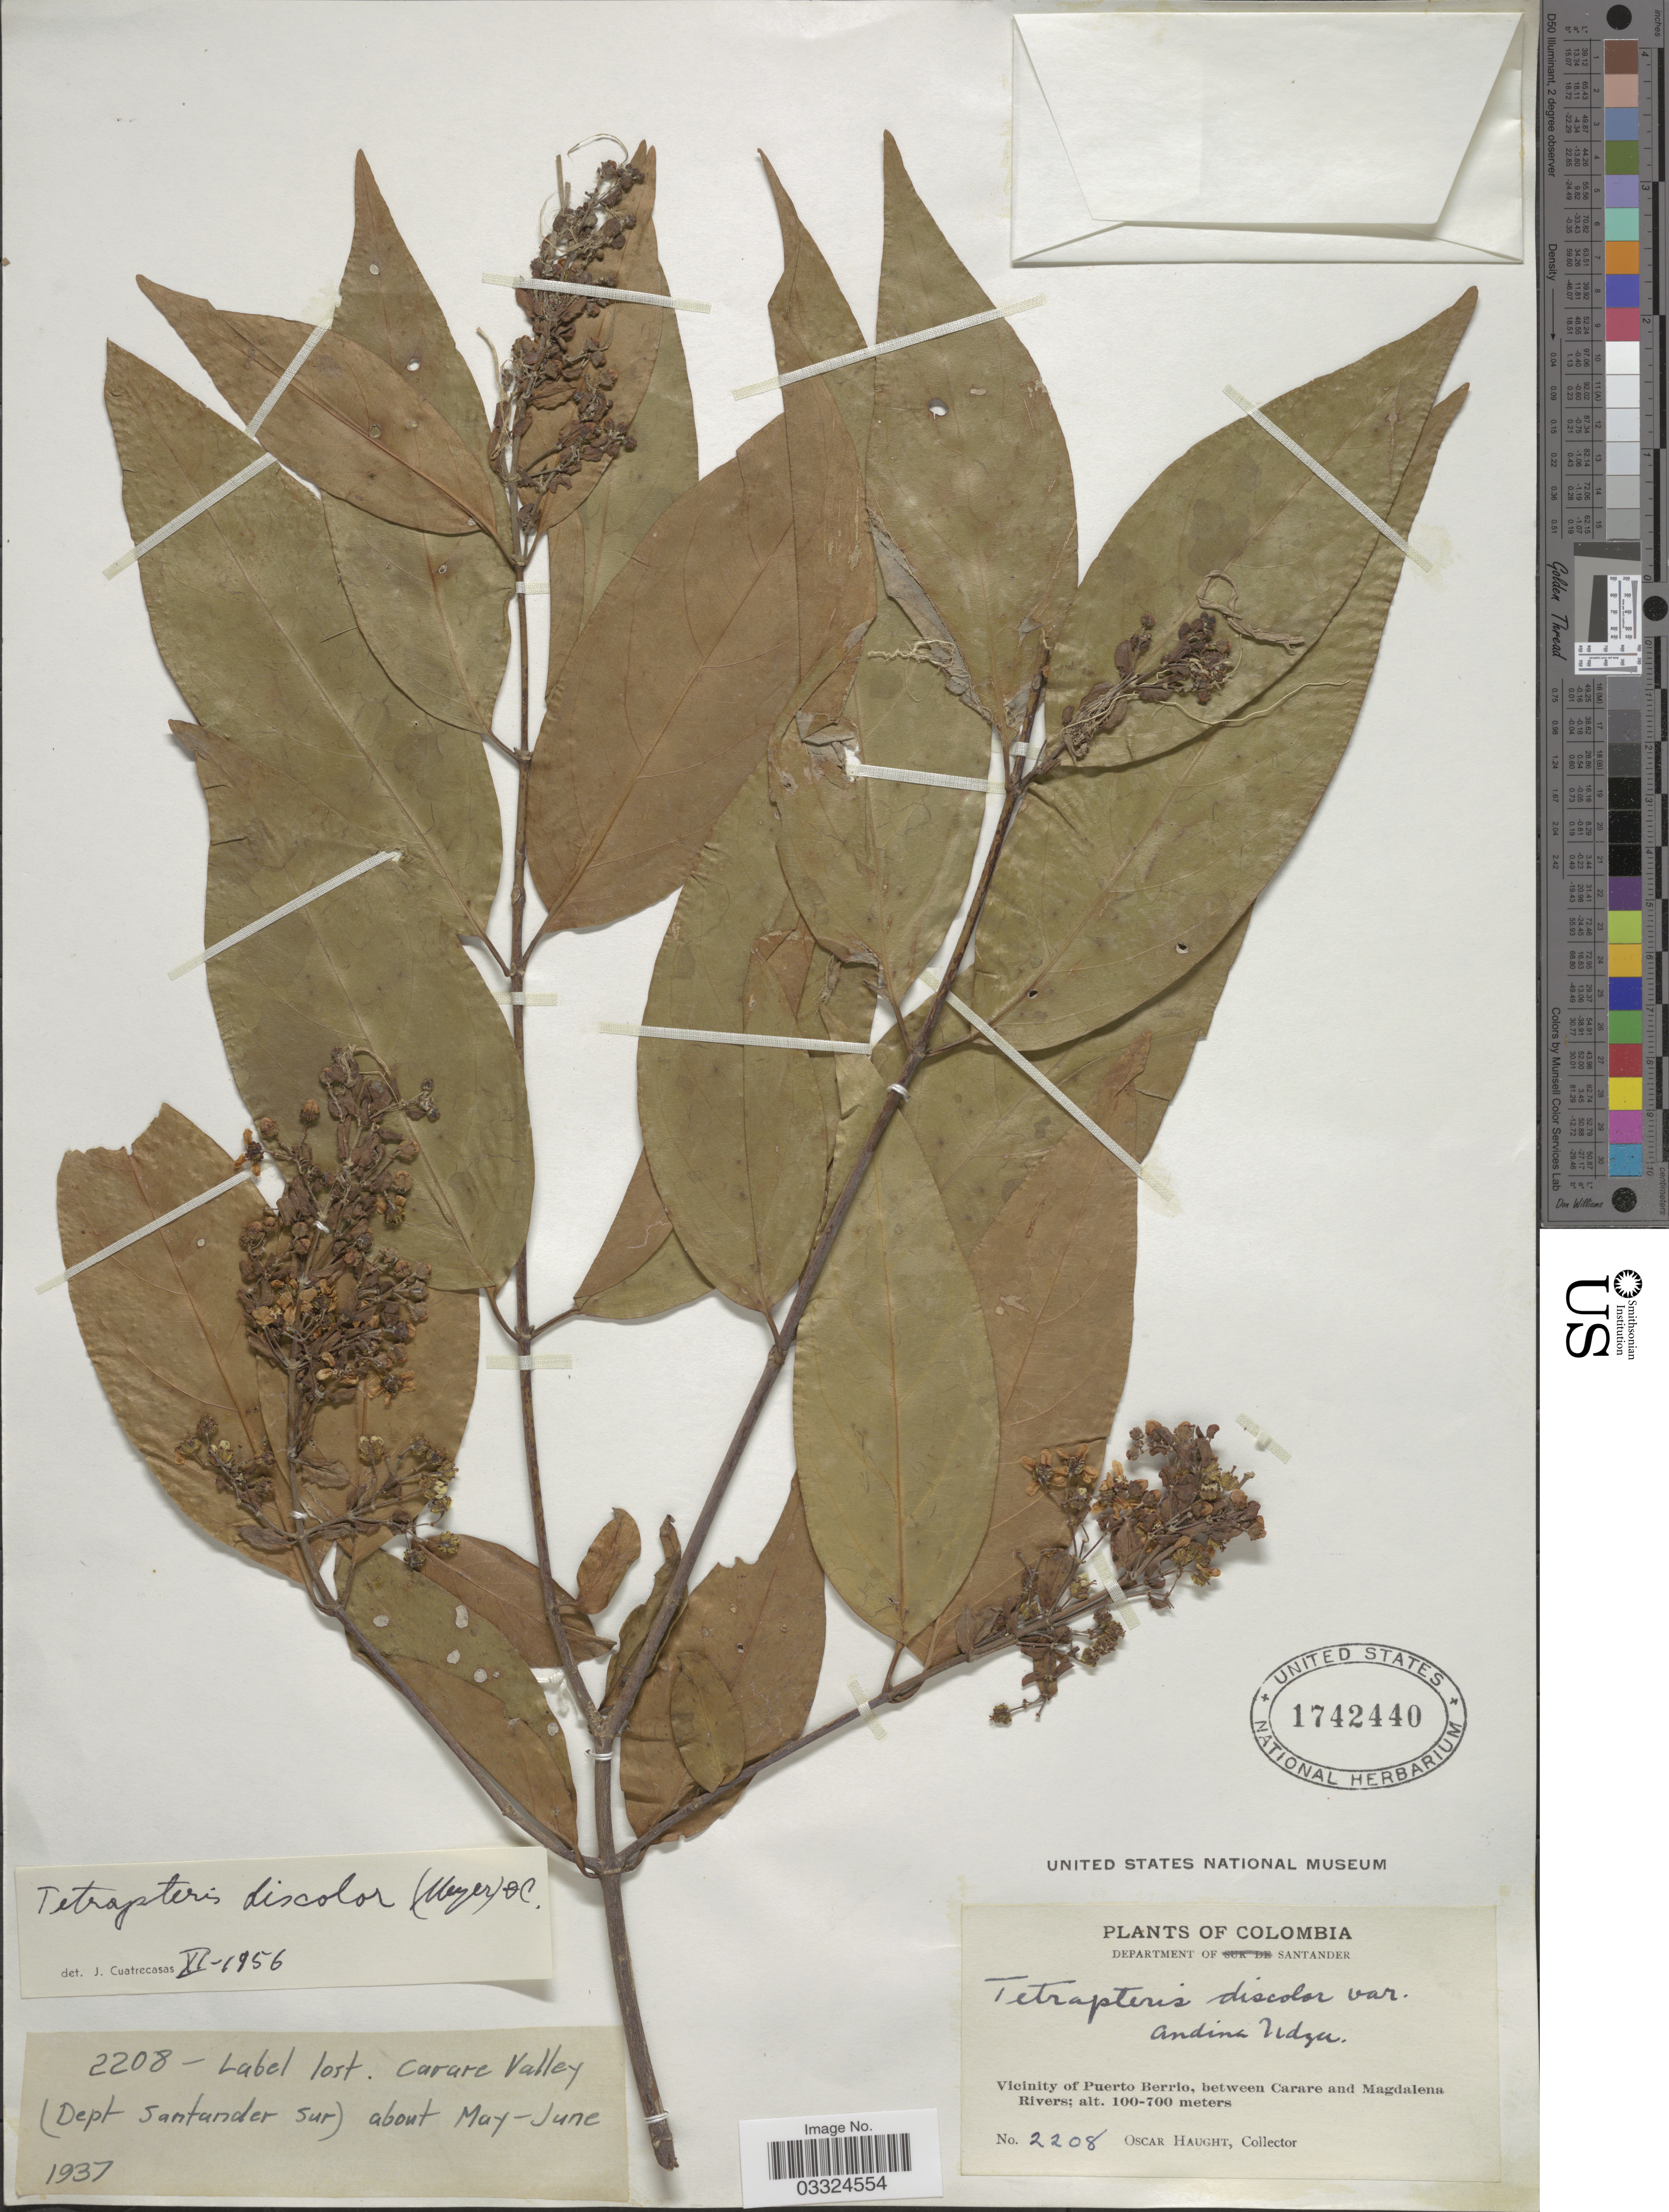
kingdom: Plantae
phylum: Tracheophyta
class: Magnoliopsida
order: Malpighiales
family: Malpighiaceae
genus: Tetrapterys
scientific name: Tetrapterys discolor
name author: (G. Mey.) DC.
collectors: O. L. Haught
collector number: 2208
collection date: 1937-05/1937-06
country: Colombia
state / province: Santander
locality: Department of Santander. Vicinity of Puerto Berrio, between Carare and Magdalena Rivers. Carare Valley (Dept Santander sur).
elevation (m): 100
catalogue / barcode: US 1742440